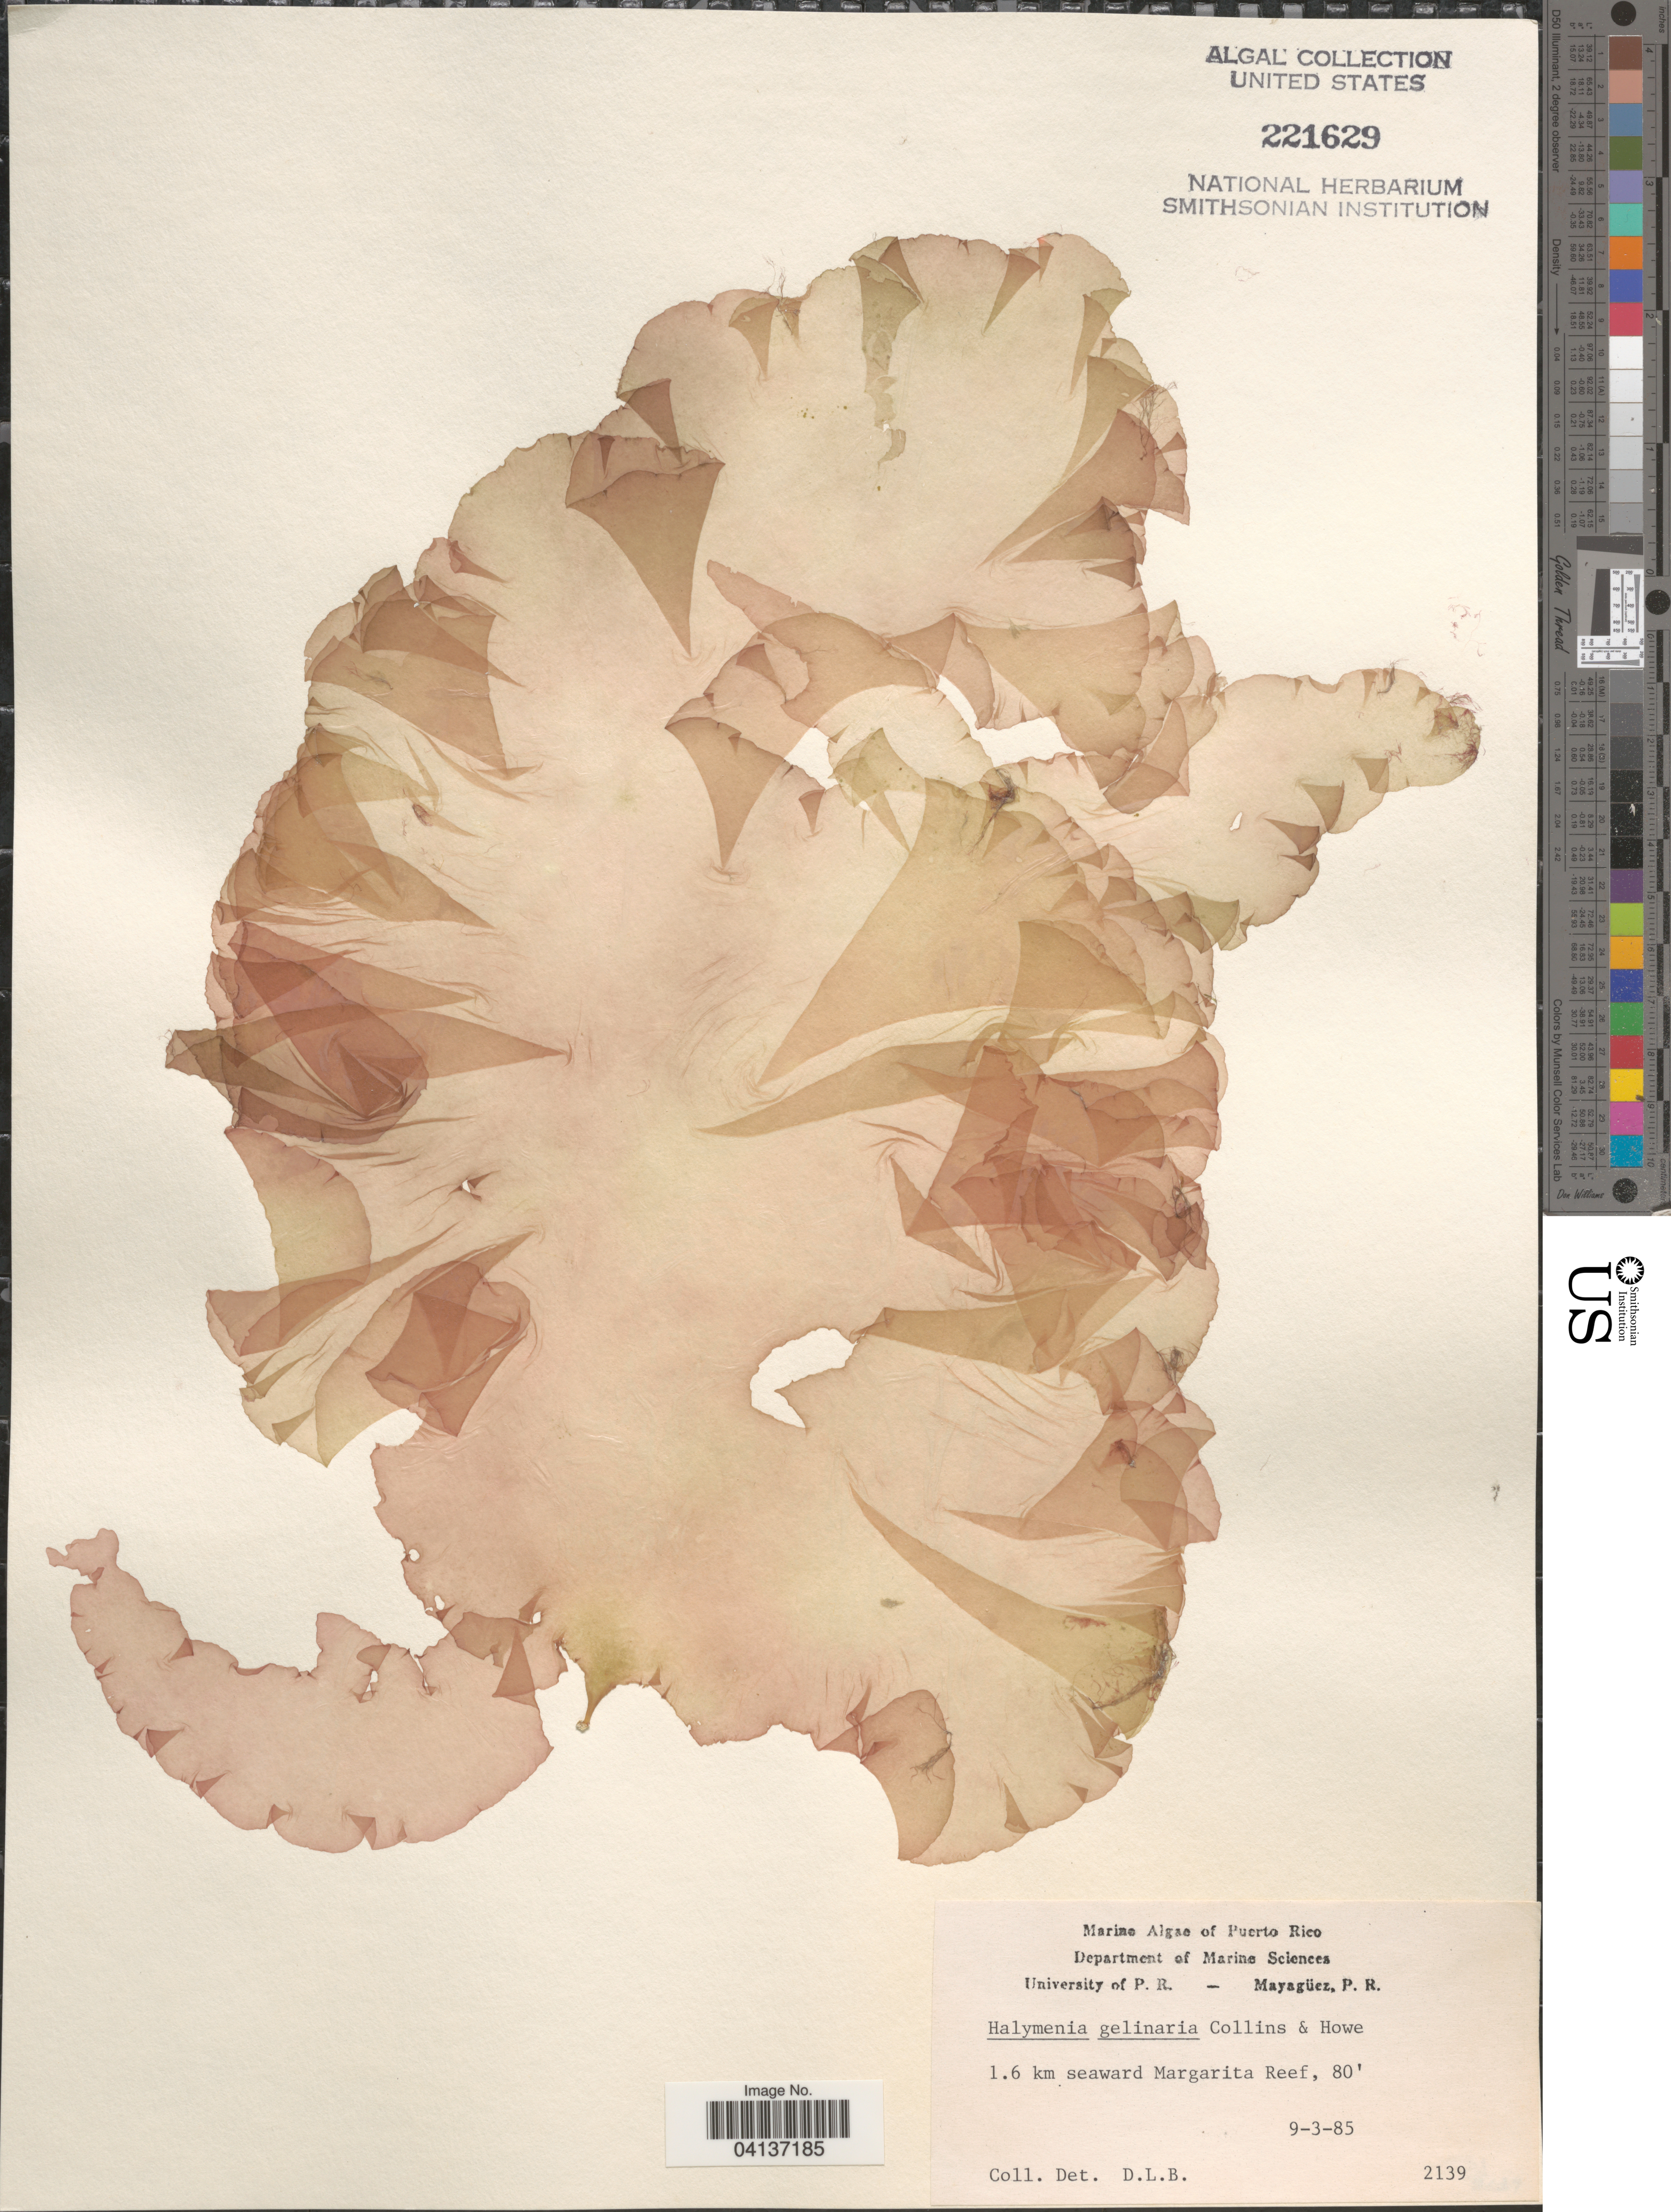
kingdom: Plantae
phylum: Rhodophyta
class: Florideophyceae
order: Halymeniales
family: Halymeniaceae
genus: Halymenia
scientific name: Halymenia gelinaria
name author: Collins & M. Howe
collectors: D. L. B.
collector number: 2139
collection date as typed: Transcribed d/m/y: 9/3/85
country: Puerto Rico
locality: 1.6 km seaward Margarita Reef.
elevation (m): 24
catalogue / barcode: US 221629